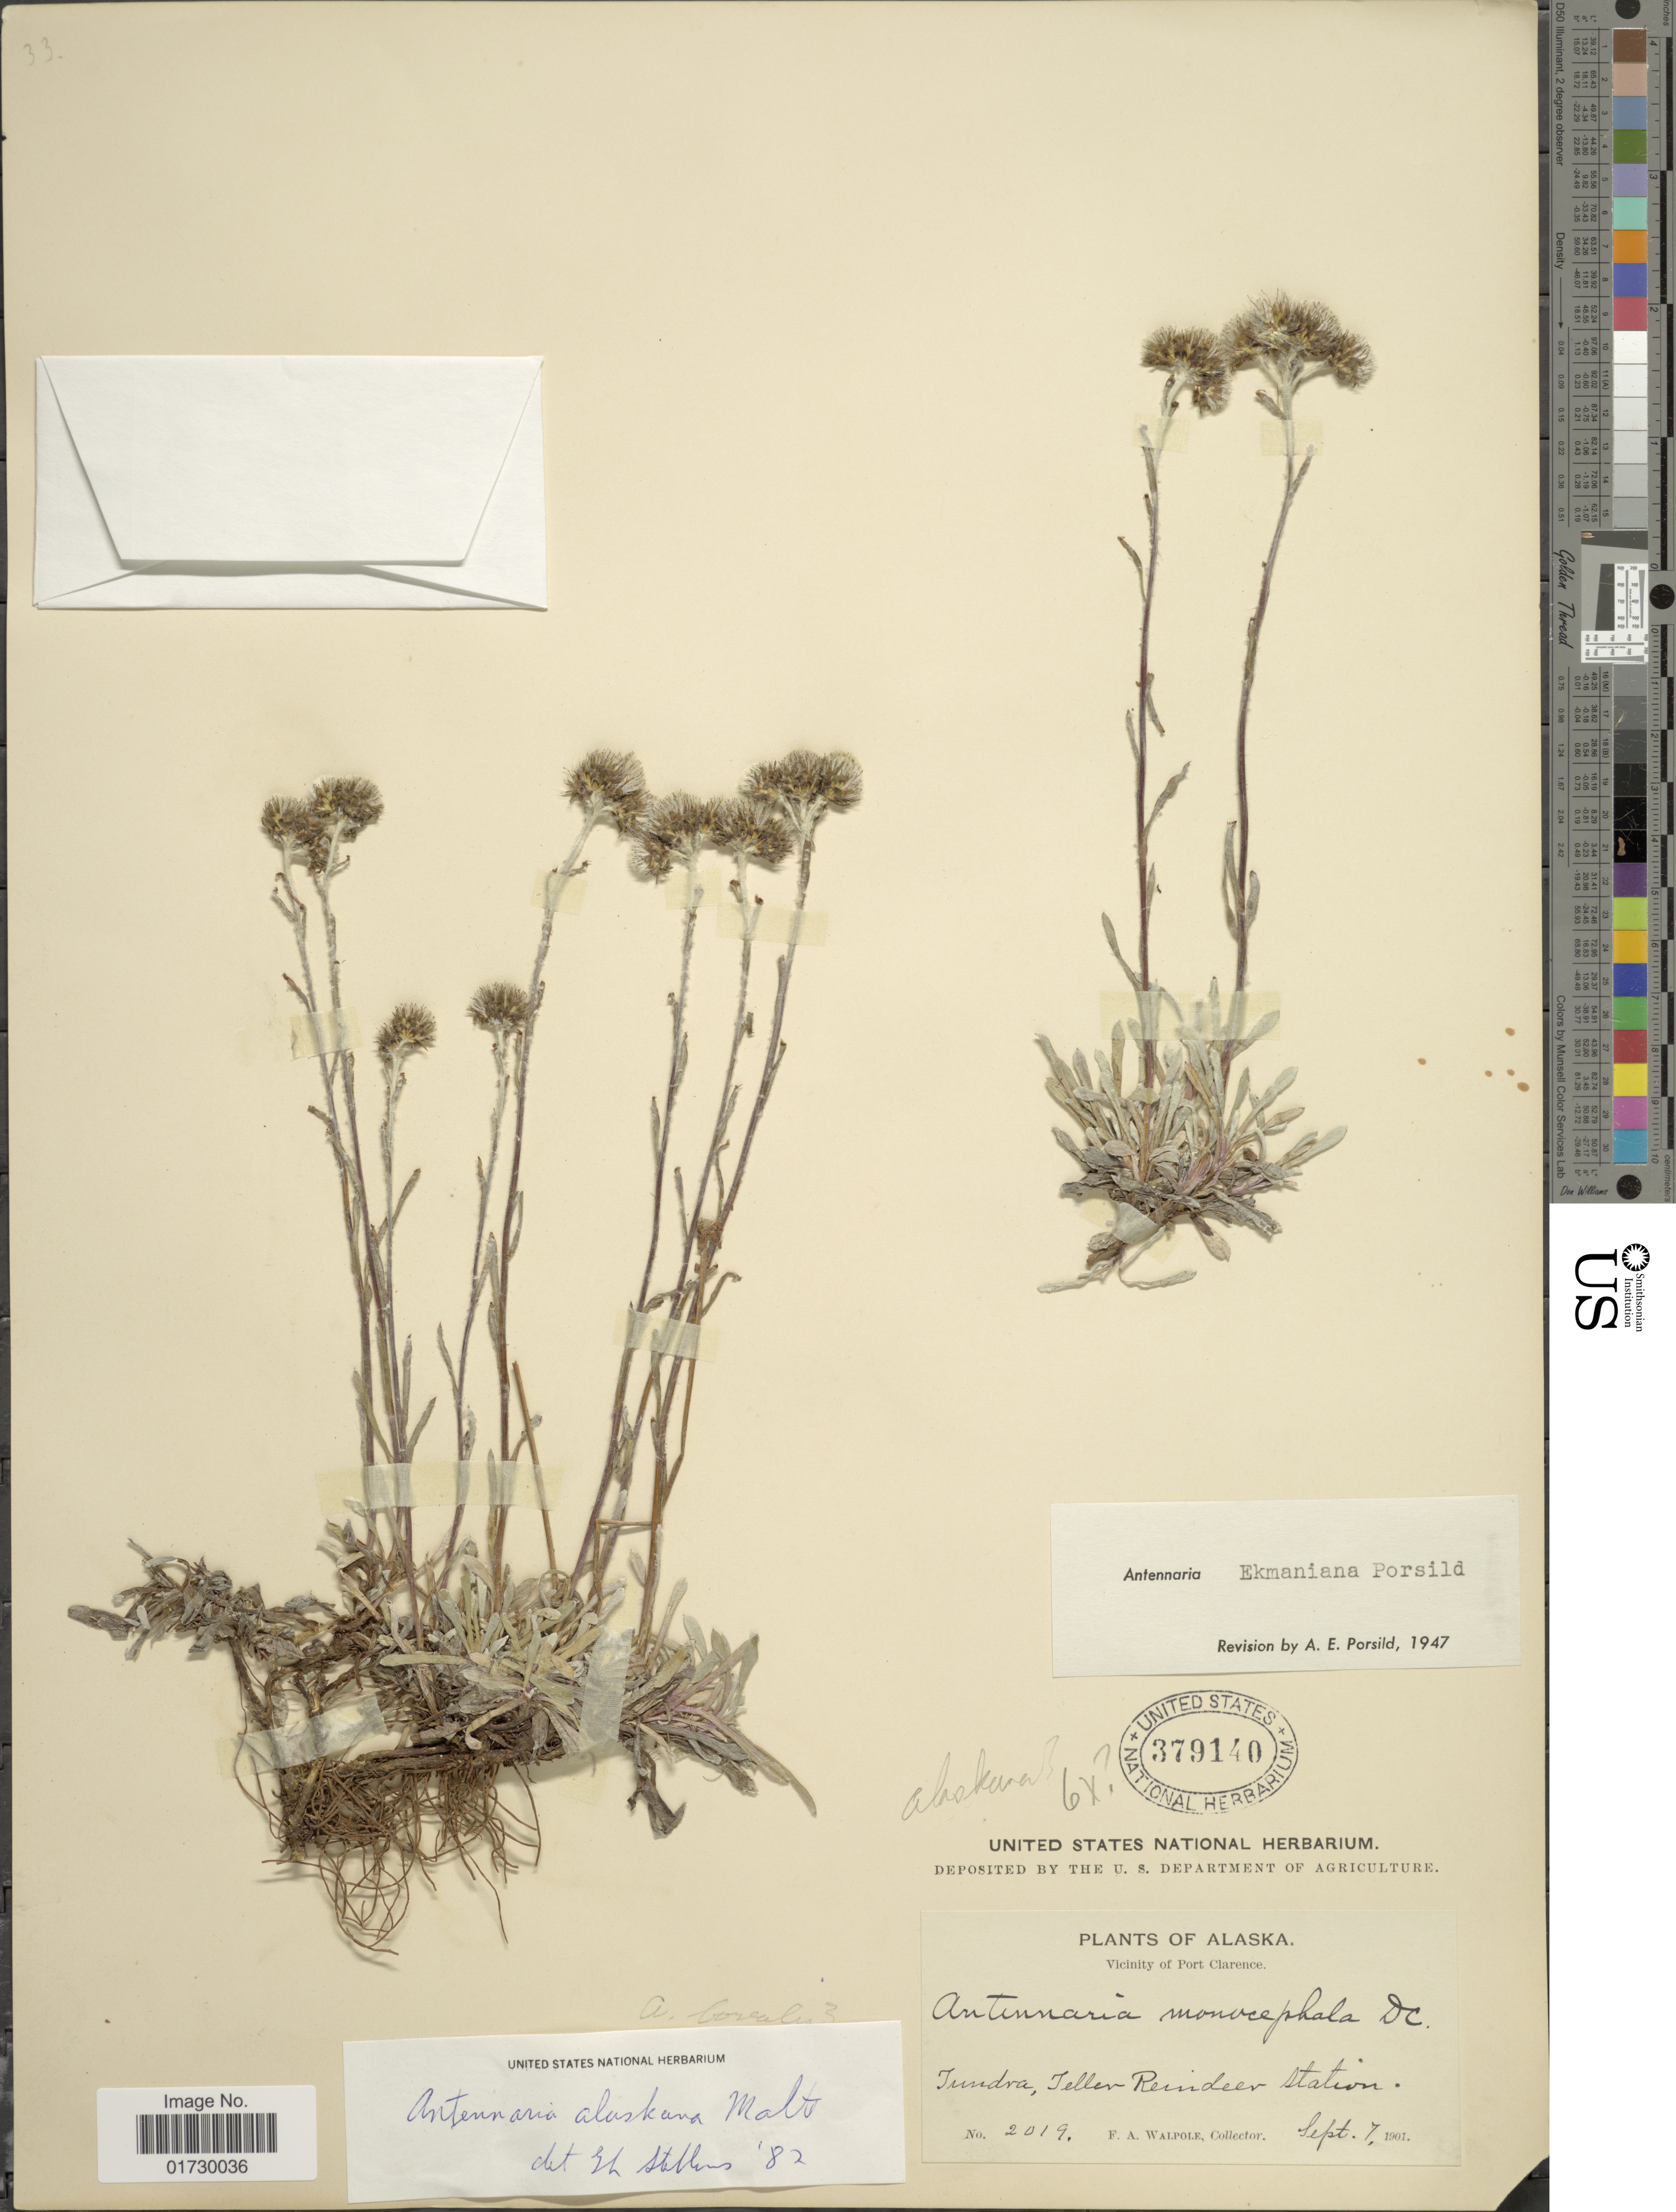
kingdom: Plantae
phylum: Tracheophyta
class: Magnoliopsida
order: Asterales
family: Asteraceae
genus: Antennaria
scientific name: Antennaria alaskana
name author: Malte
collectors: F. Walpole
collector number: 2019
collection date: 1901-09-07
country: United States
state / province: Alaska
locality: Vicinity of Port Clarence, Tundra, Teller Reindeer Station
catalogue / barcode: US 379140